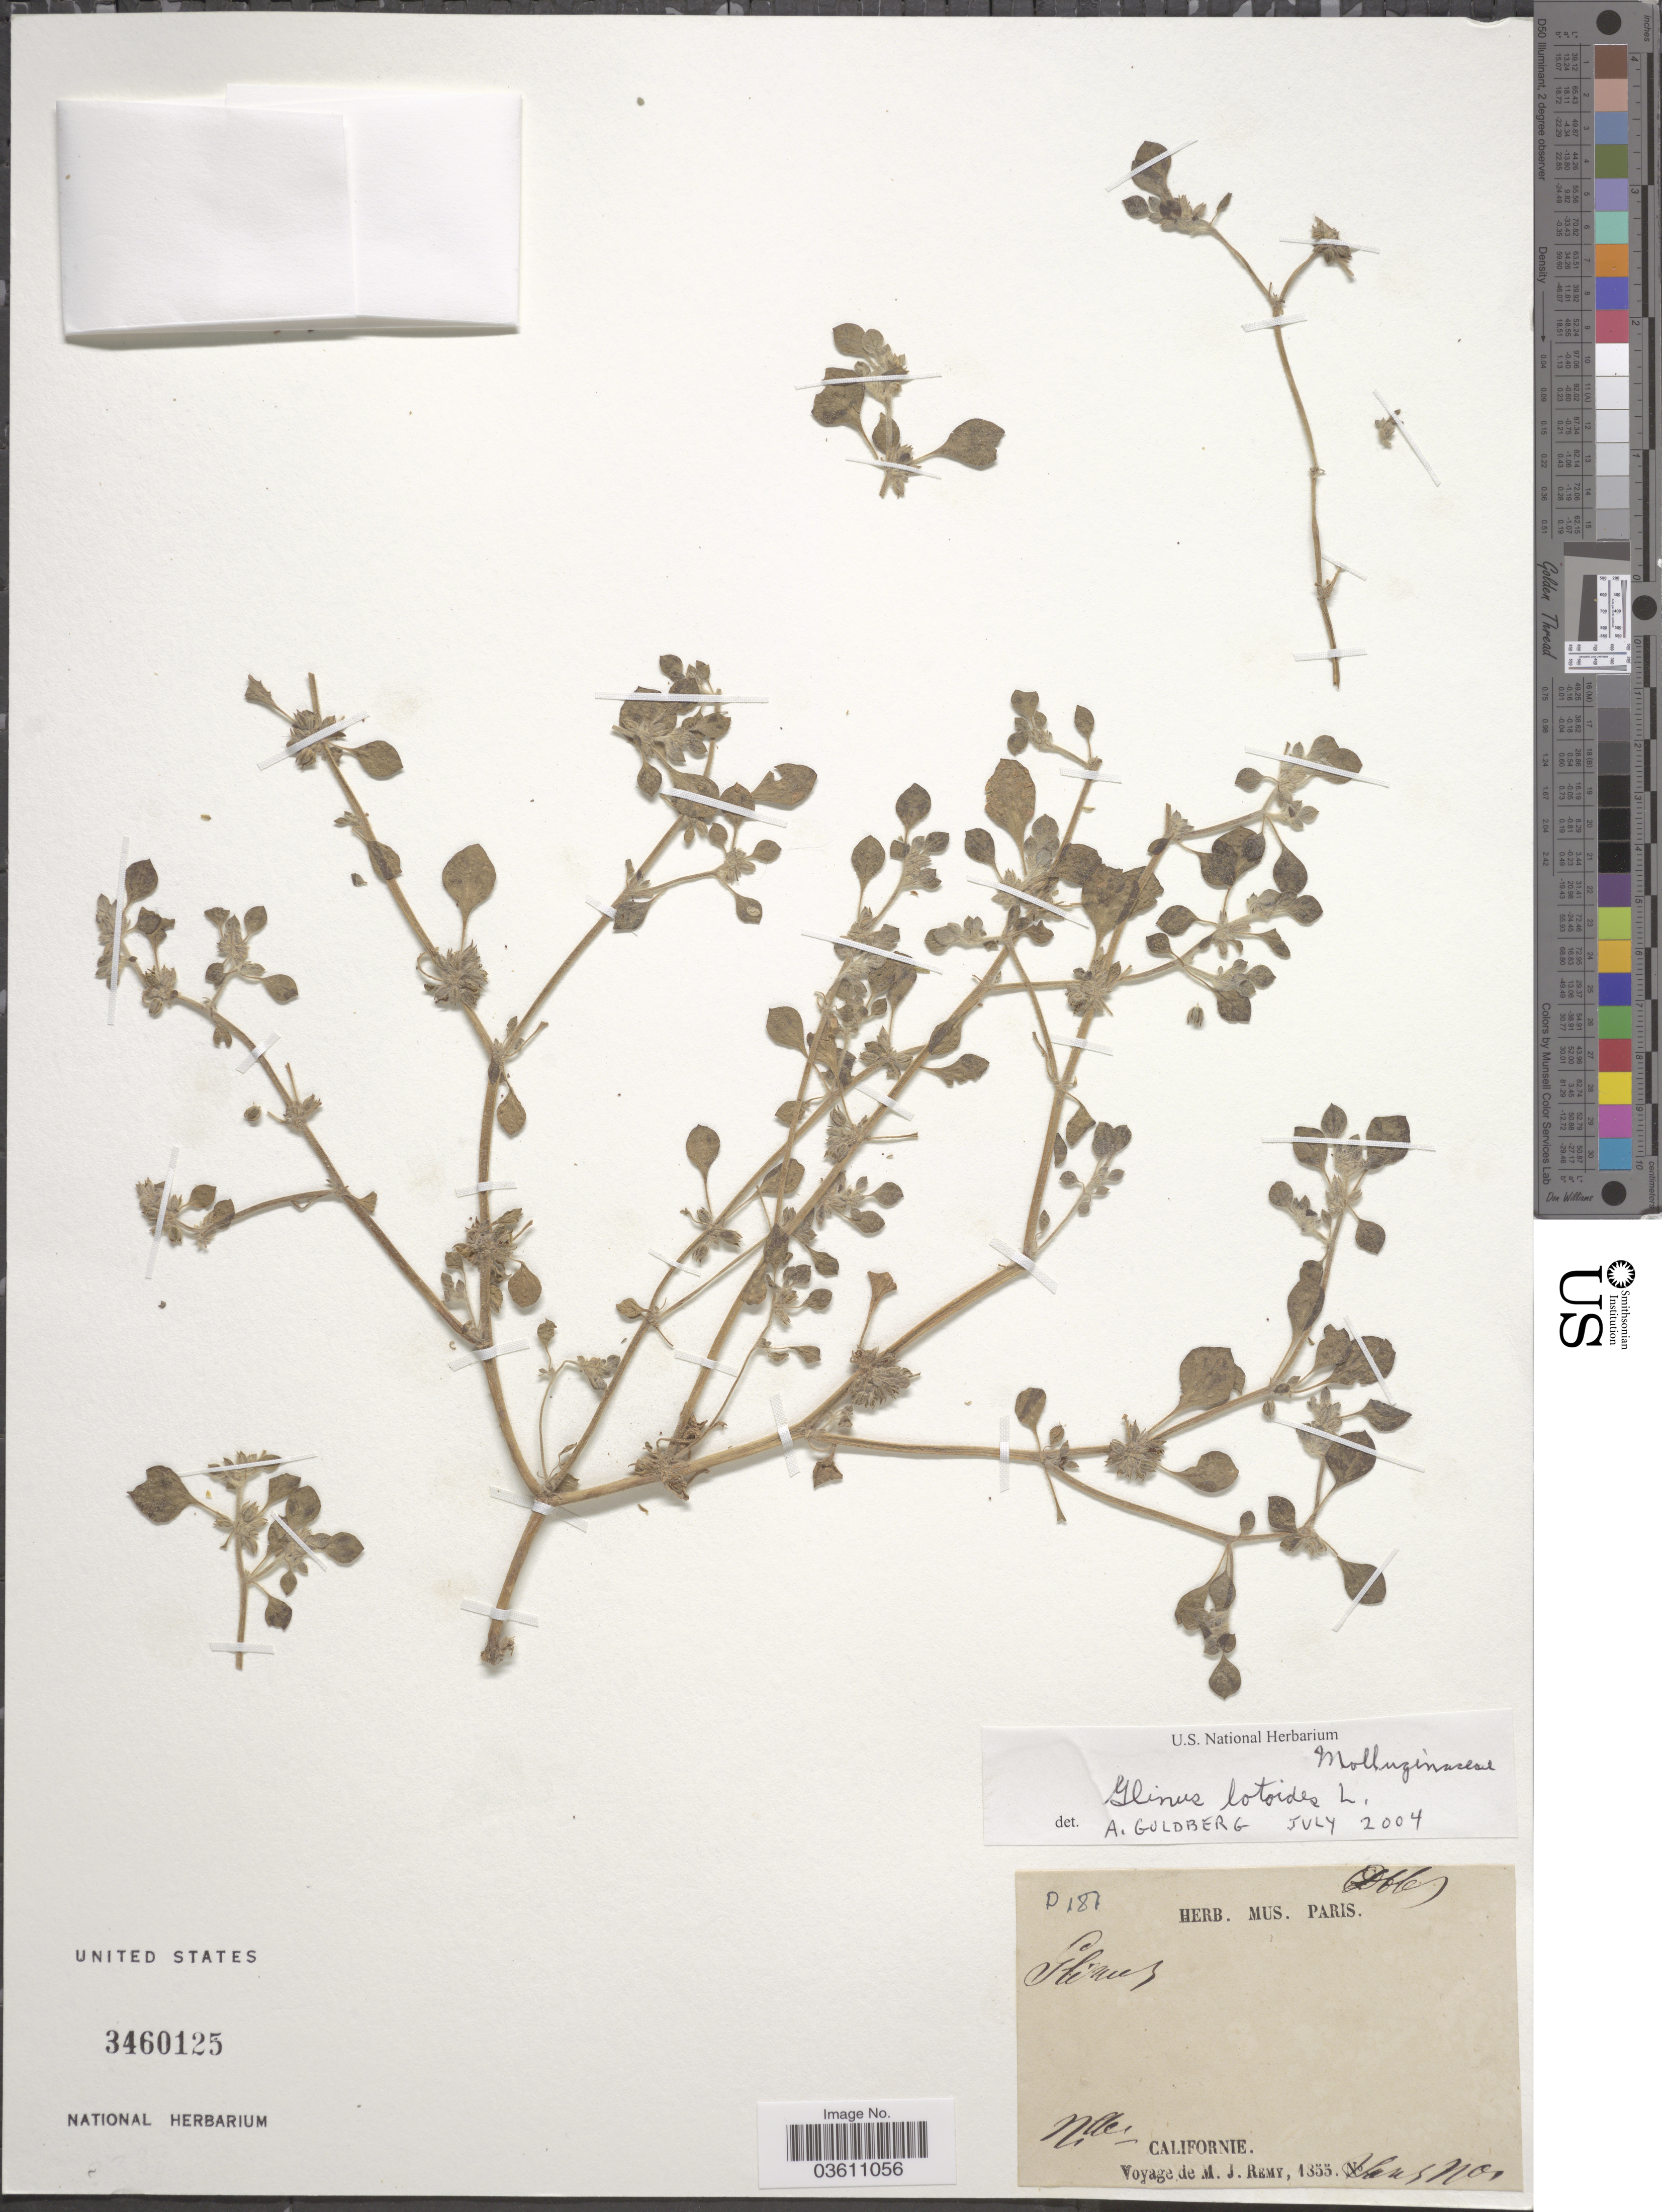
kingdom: Plantae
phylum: Tracheophyta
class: Magnoliopsida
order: Caryophyllales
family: Molluginaceae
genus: Glinus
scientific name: Glinus lotoides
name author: L.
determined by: Goldberg, Aaron, (US), NMNH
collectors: M. J. Remy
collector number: D187*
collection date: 1835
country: United States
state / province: California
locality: Nlle.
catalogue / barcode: US 3460125